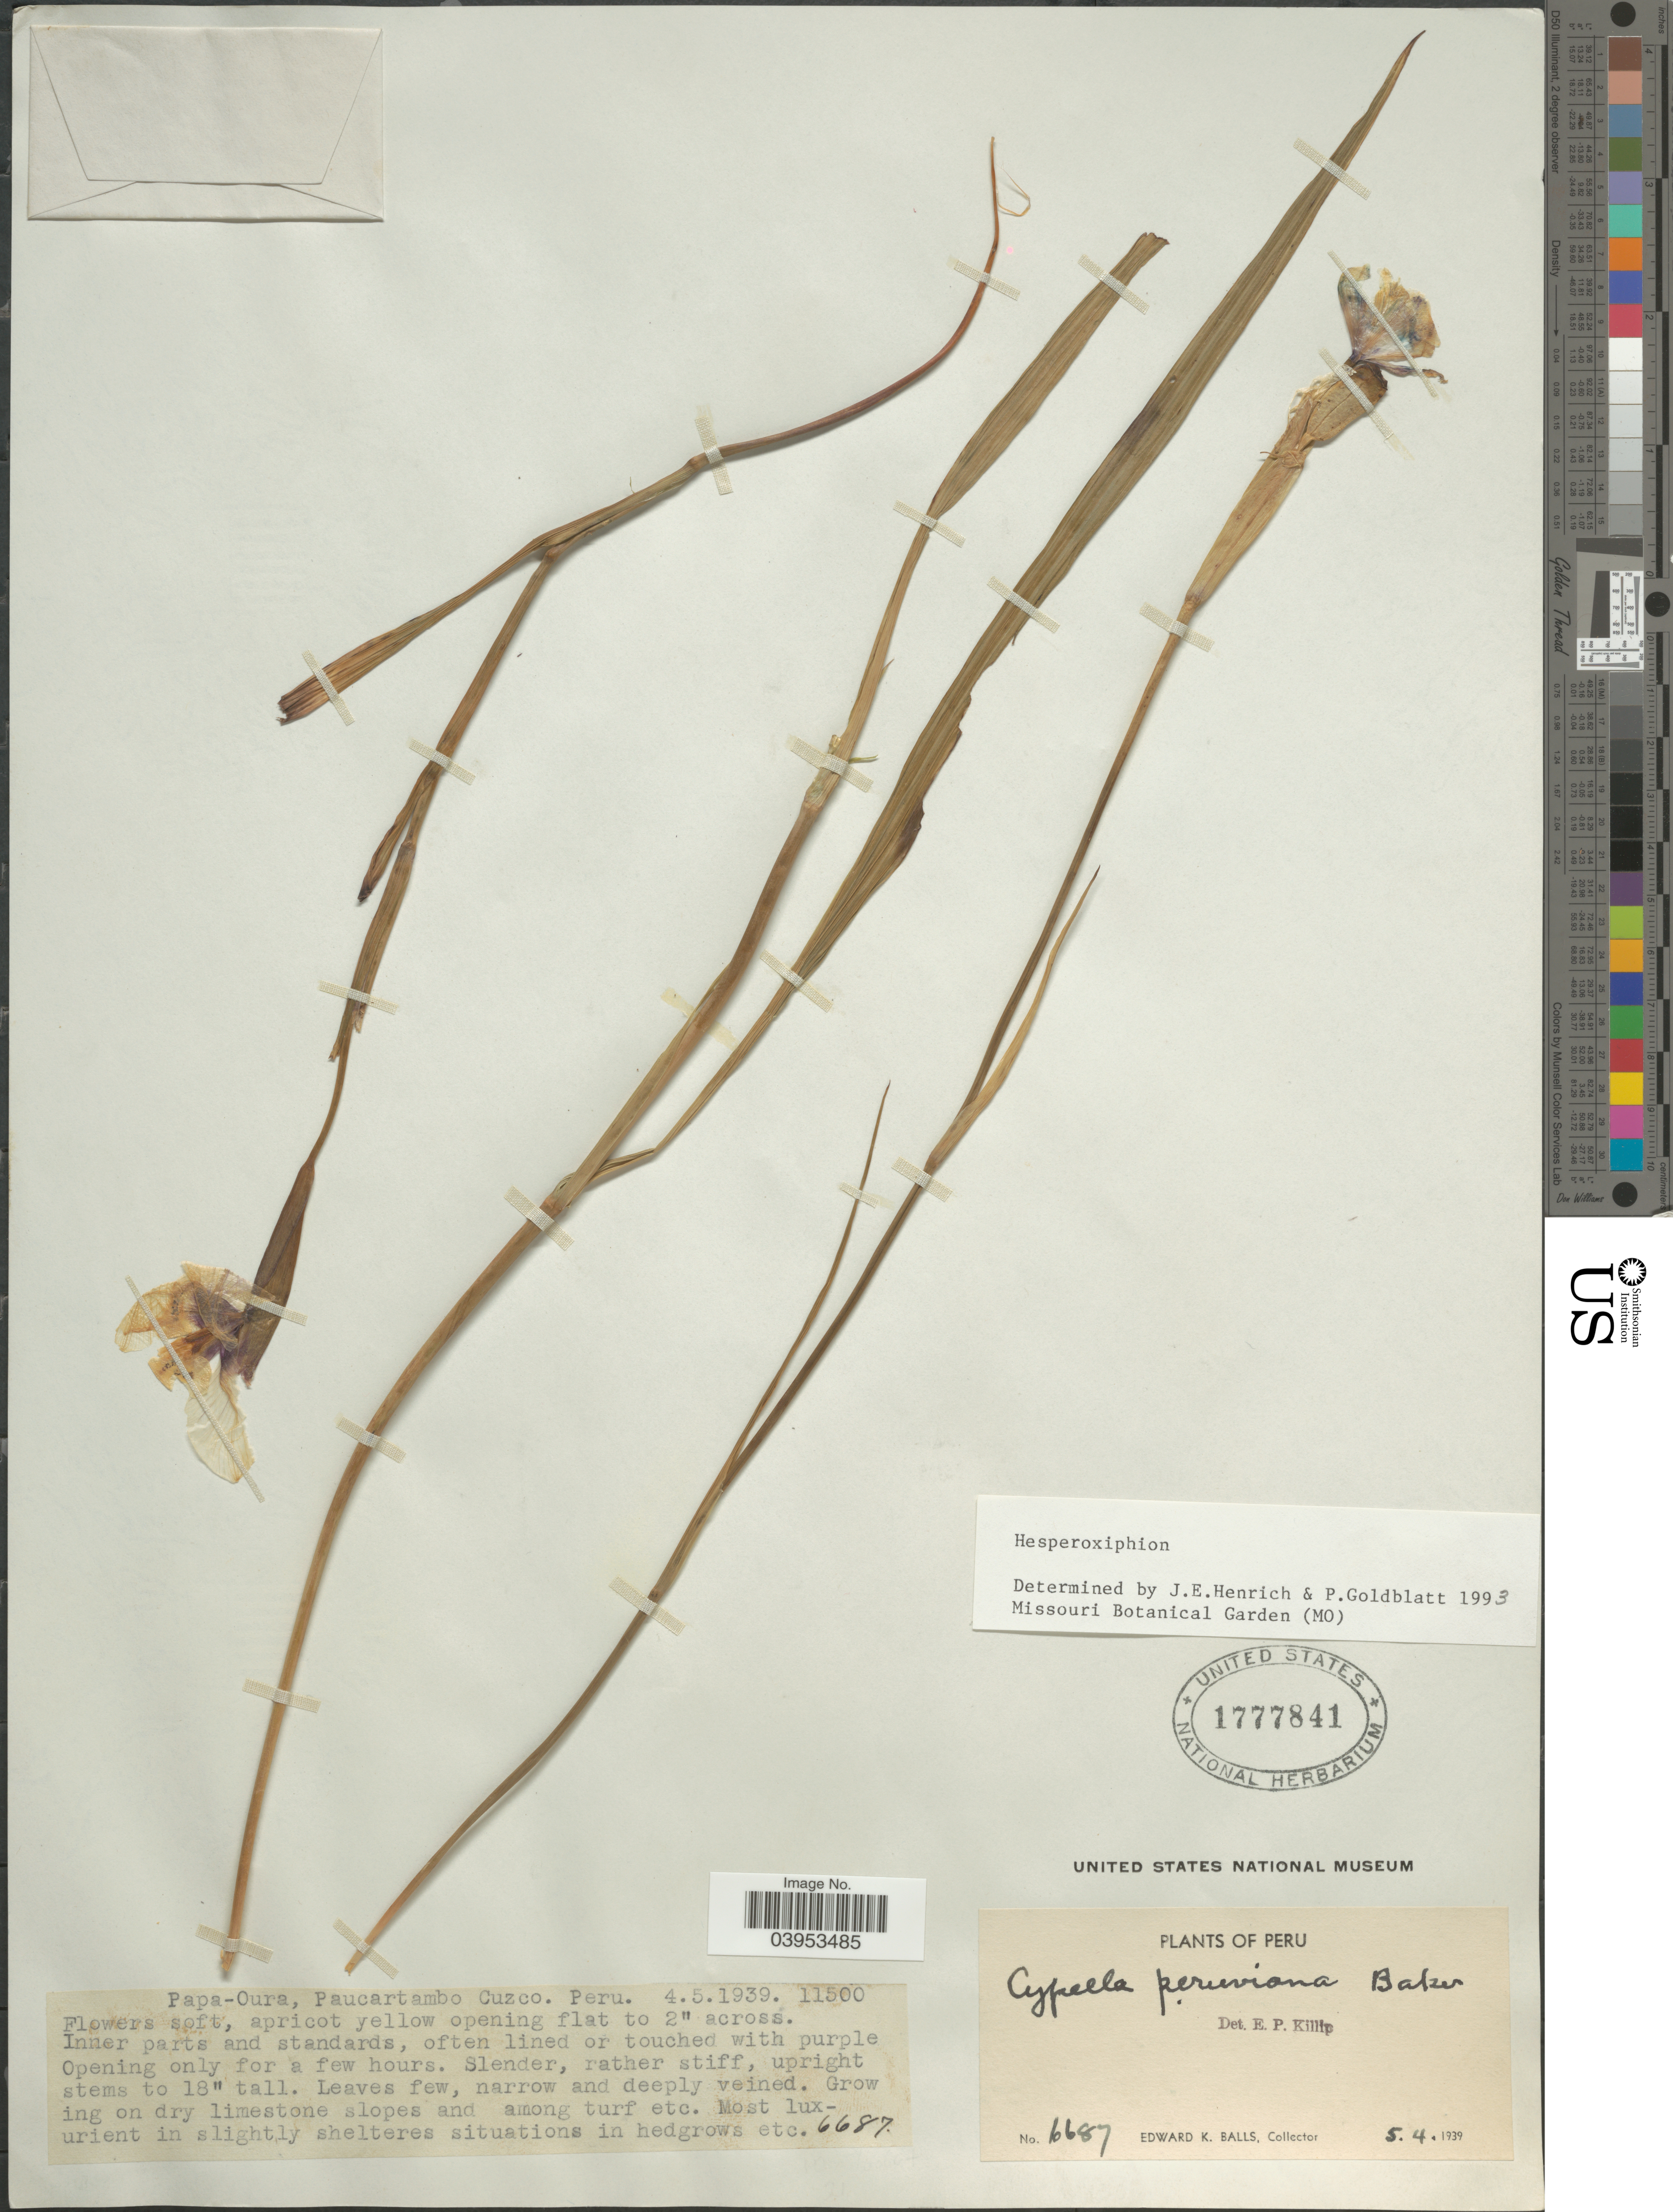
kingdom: Plantae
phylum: Tracheophyta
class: Liliopsida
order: Asparagales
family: Iridaceae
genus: Hesperoxiphion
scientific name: Hesperoxiphion sp.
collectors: E. K. Balls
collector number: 6687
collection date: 1939-04-05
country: Peru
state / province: Cusco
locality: Papa-Oura, Paucartambo Cuzco.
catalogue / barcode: US 1777841